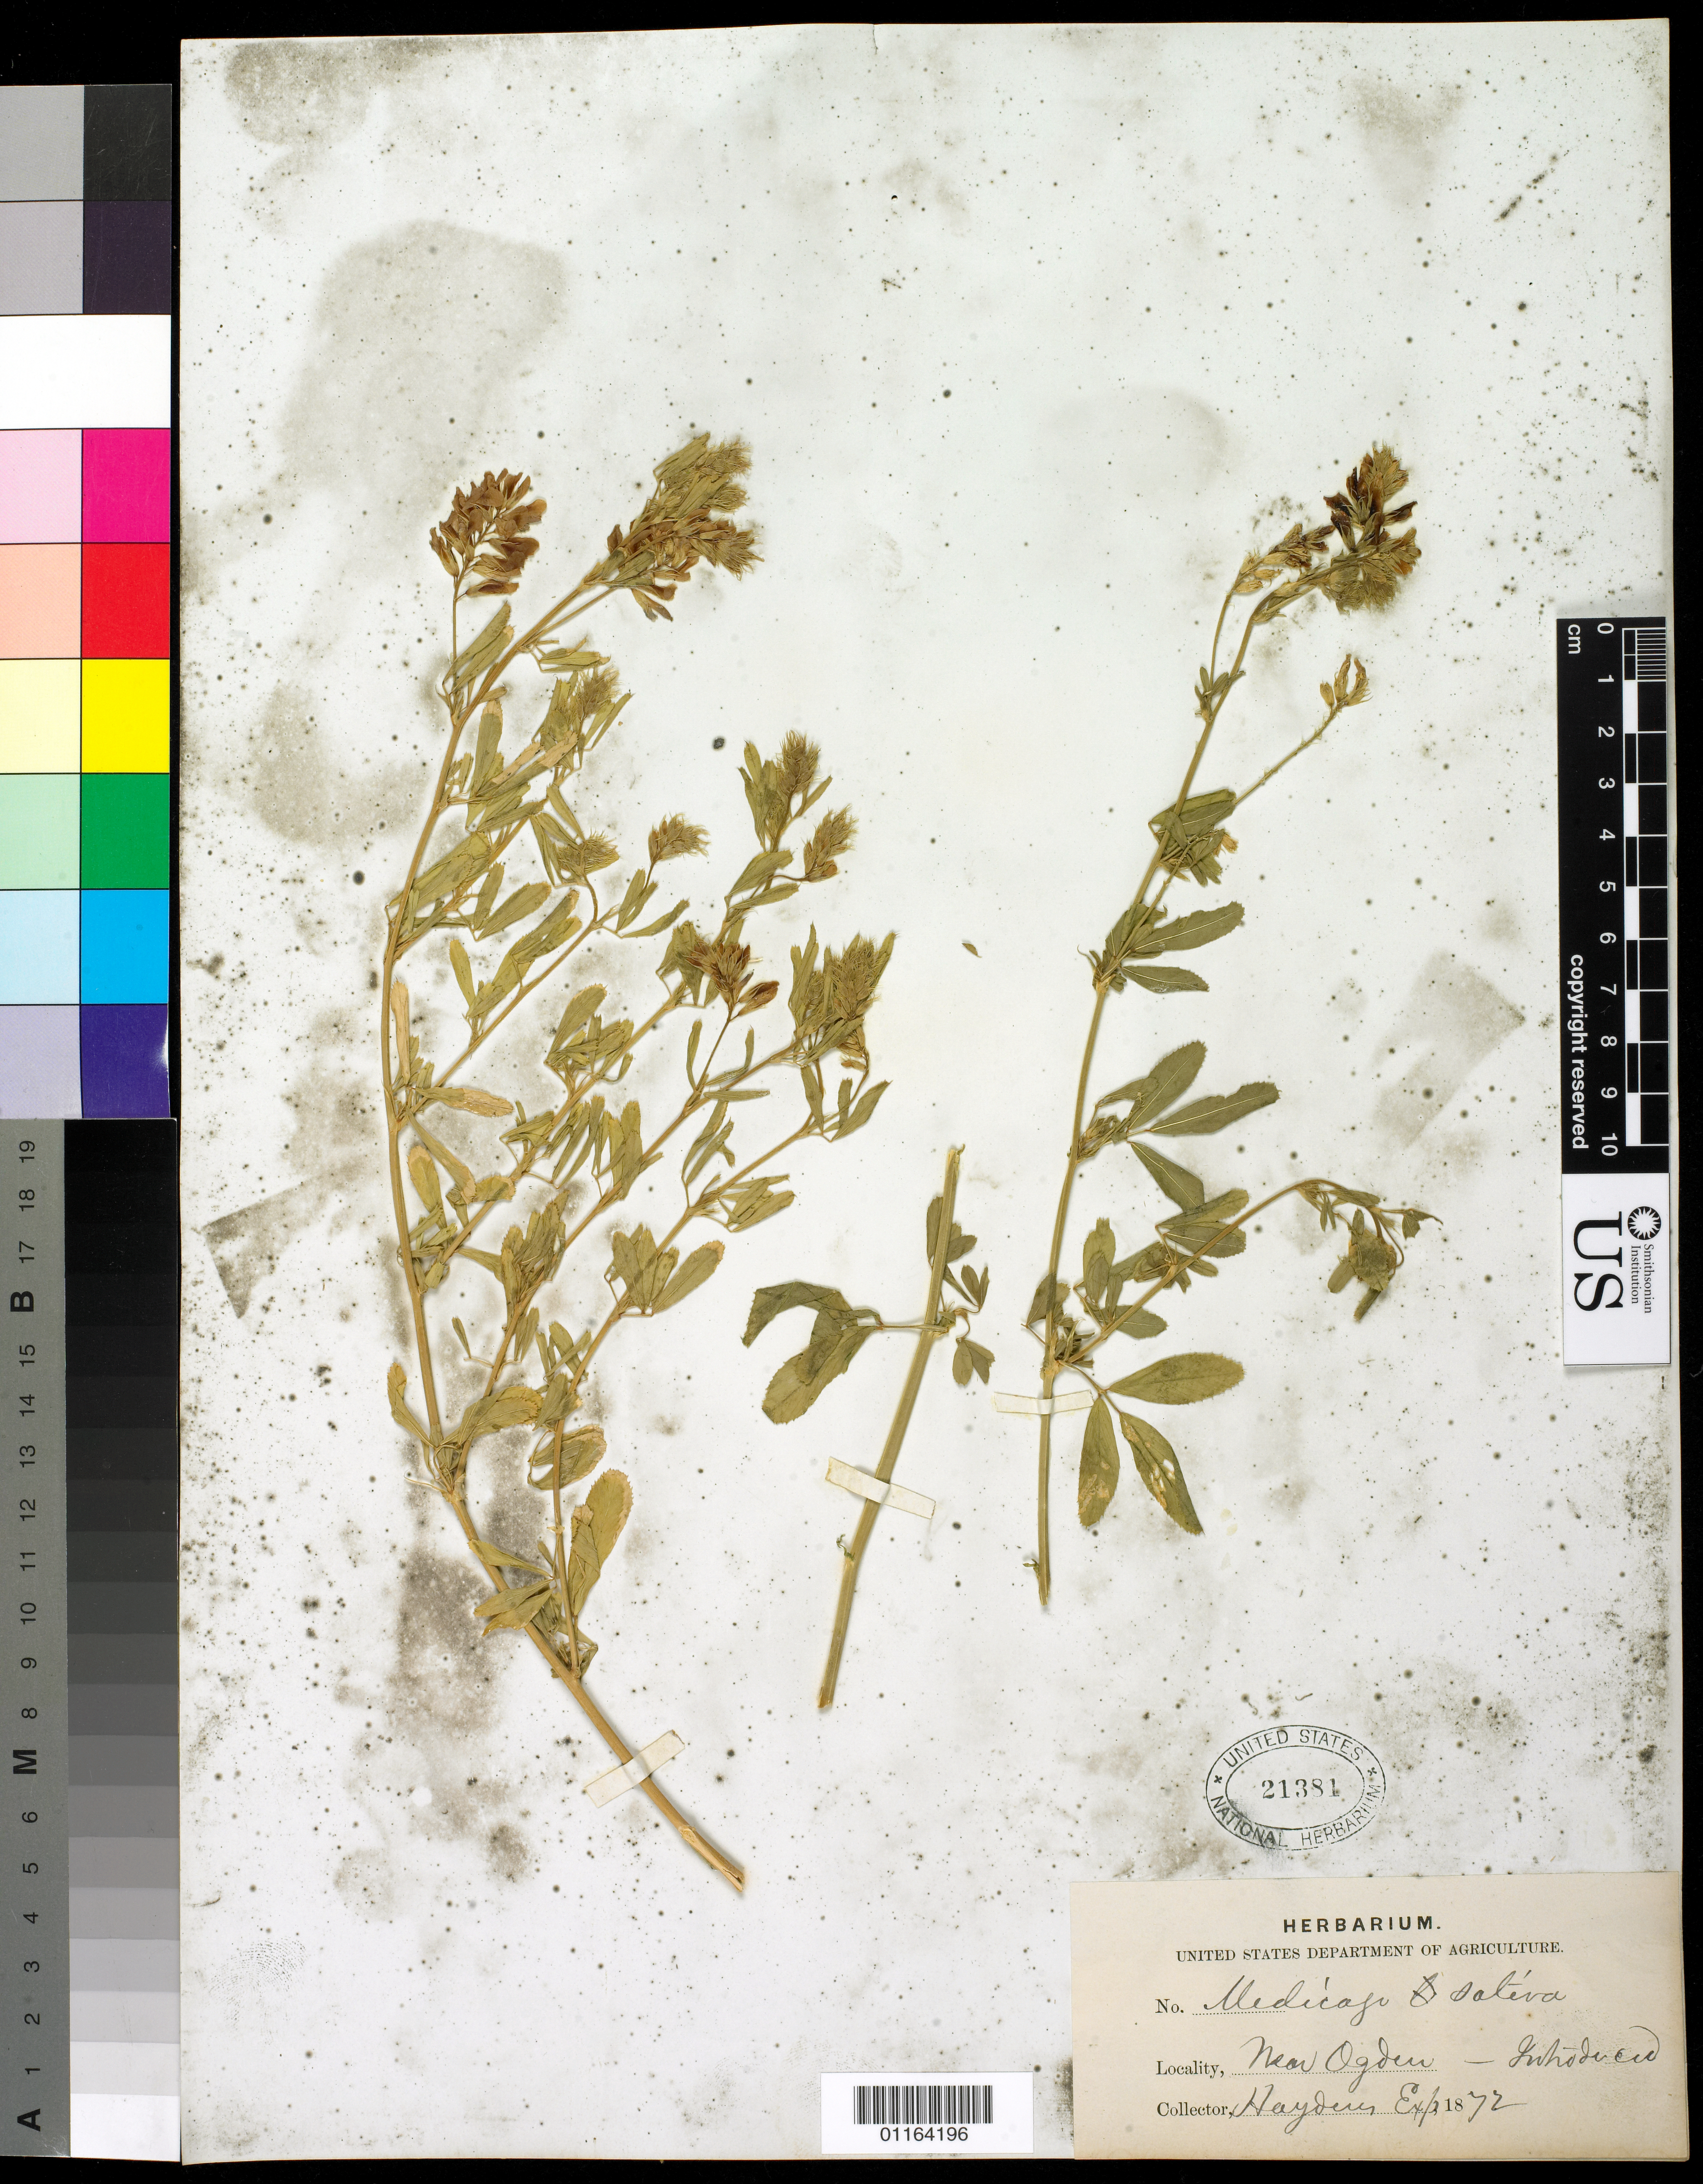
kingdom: Plantae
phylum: Tracheophyta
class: Magnoliopsida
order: Fabales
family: Fabaceae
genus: Medicago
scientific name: Medicago sativa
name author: L.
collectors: Hayden Exped.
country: United States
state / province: Utah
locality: Near Ogden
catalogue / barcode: US 21381